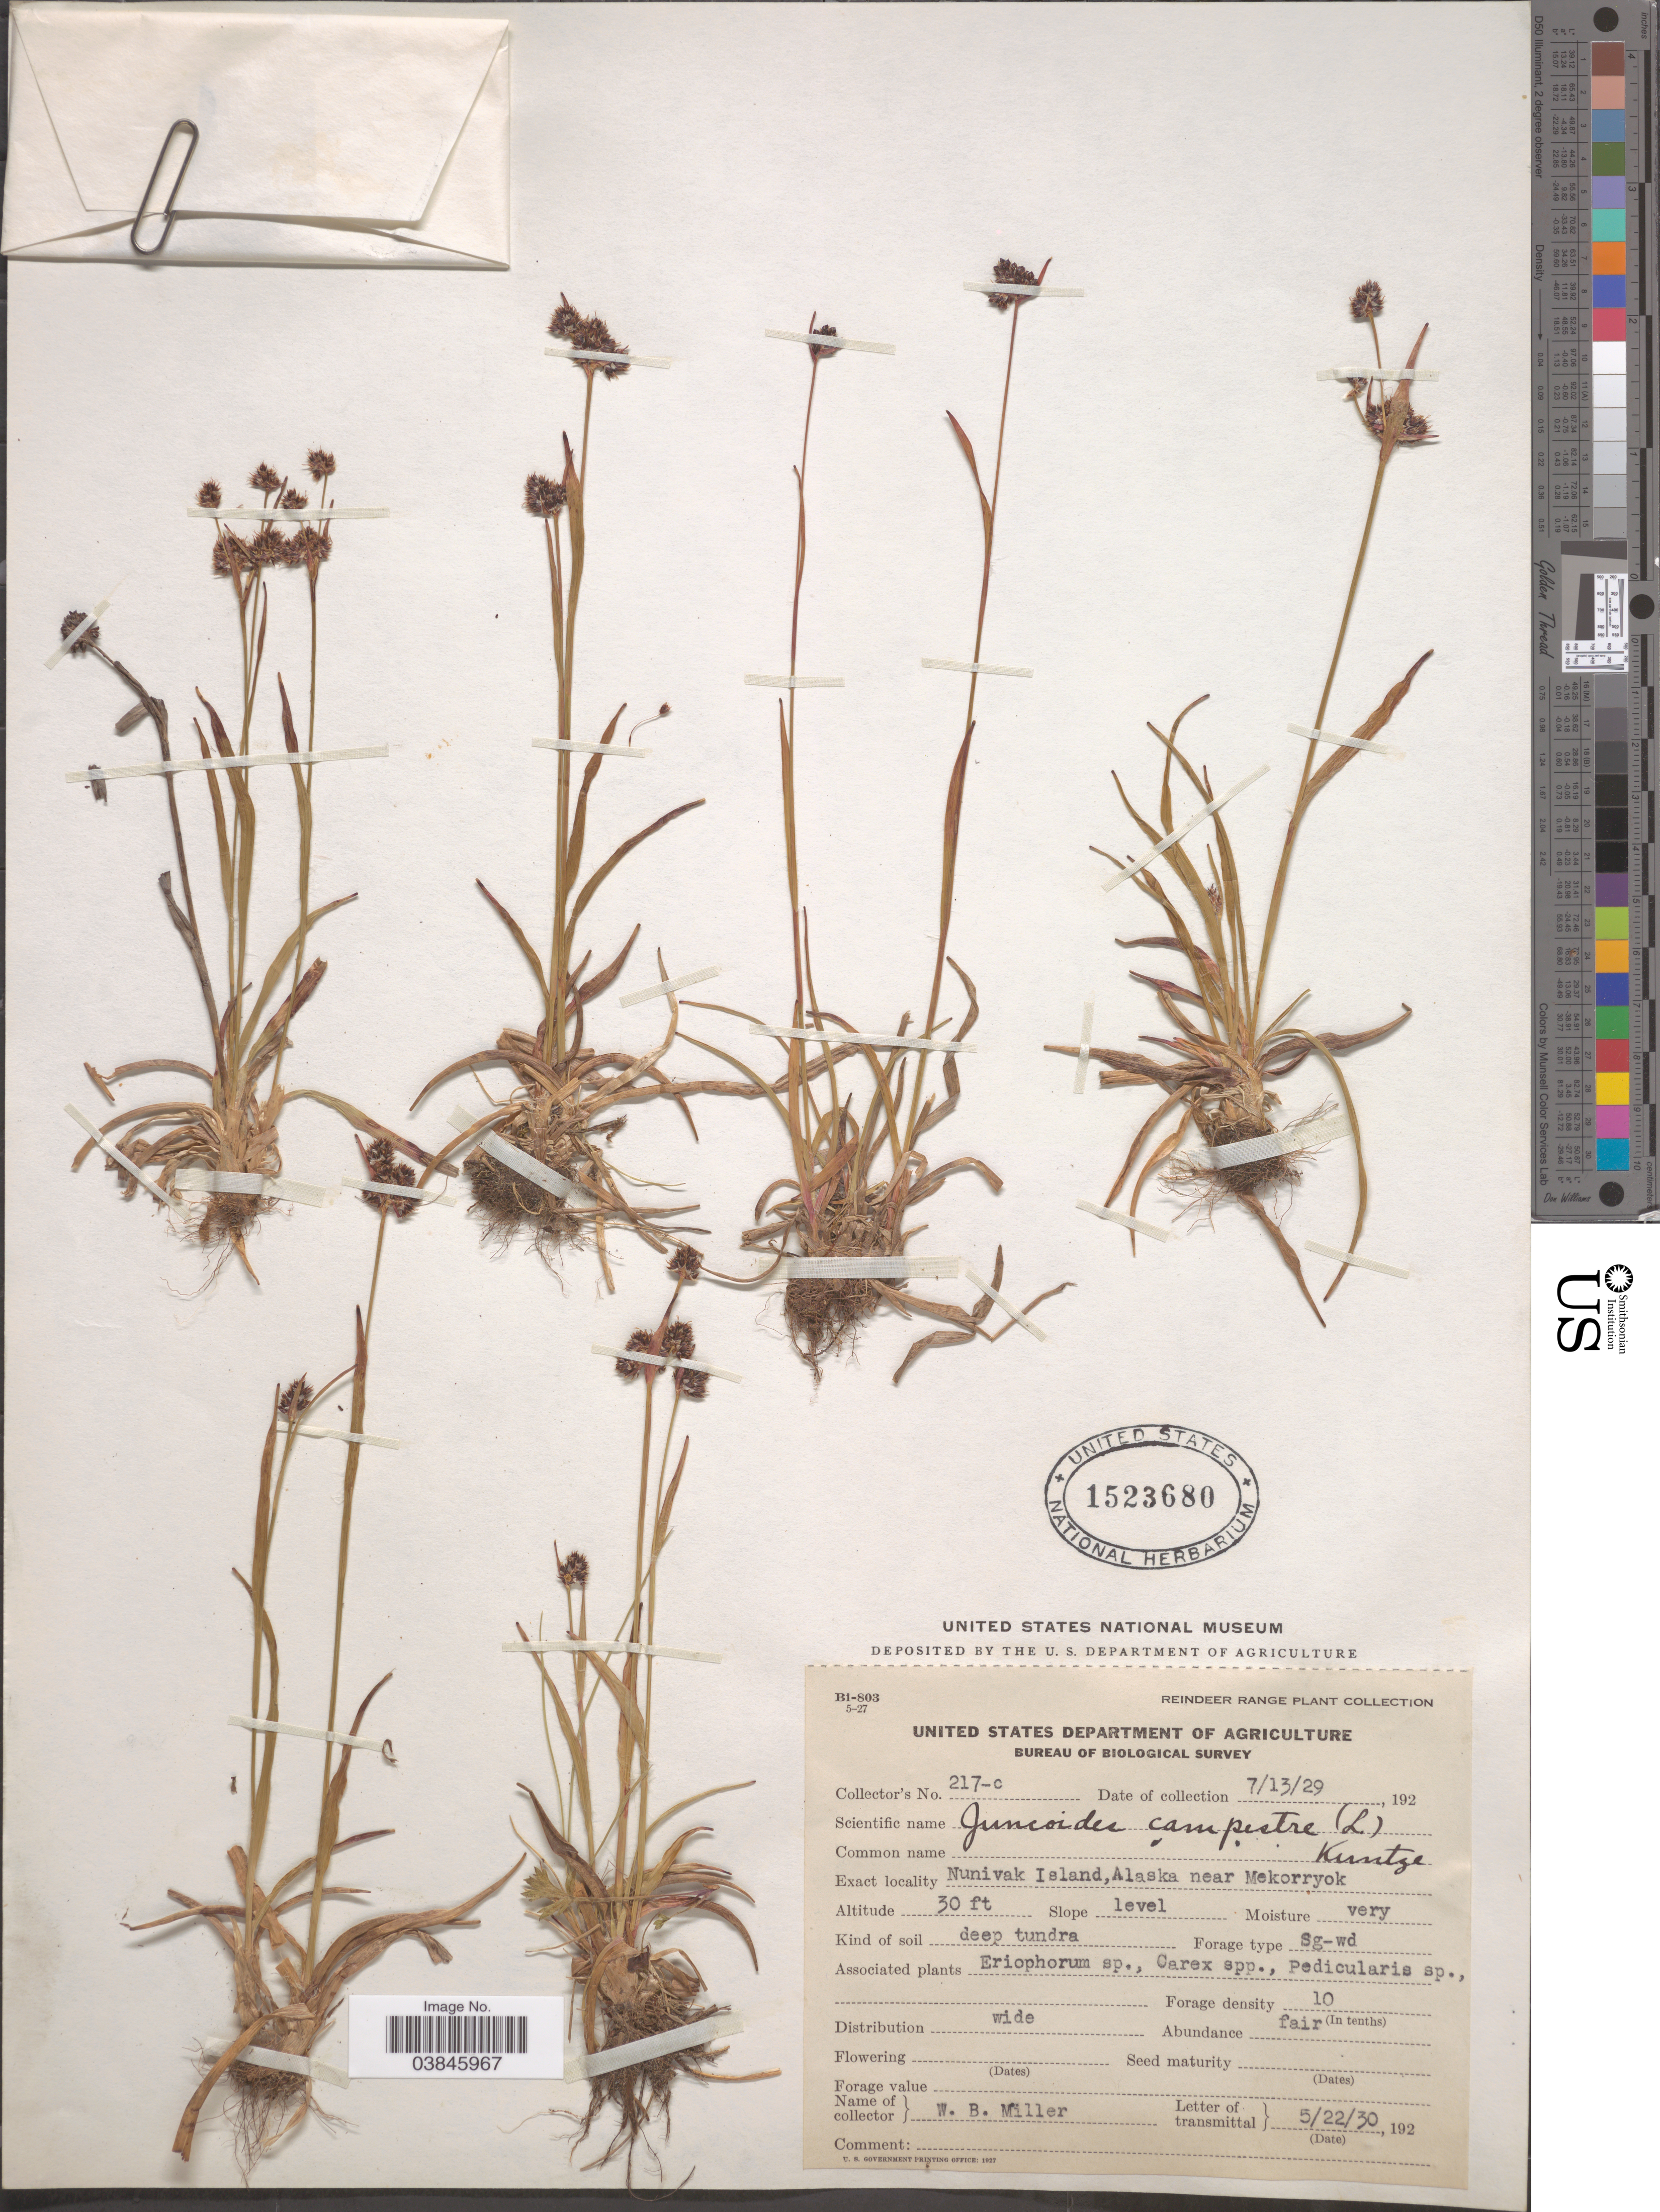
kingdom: Plantae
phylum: Tracheophyta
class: Liliopsida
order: Poales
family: Juncaceae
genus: Luzula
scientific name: Luzula multiflora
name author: (Ehrh.) Lej.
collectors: W. Miller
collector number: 217-c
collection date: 1929-07-13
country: United States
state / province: Alaska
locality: Nunivak Island, Alaska near Mekorryok.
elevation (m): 9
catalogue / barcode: US 1523680